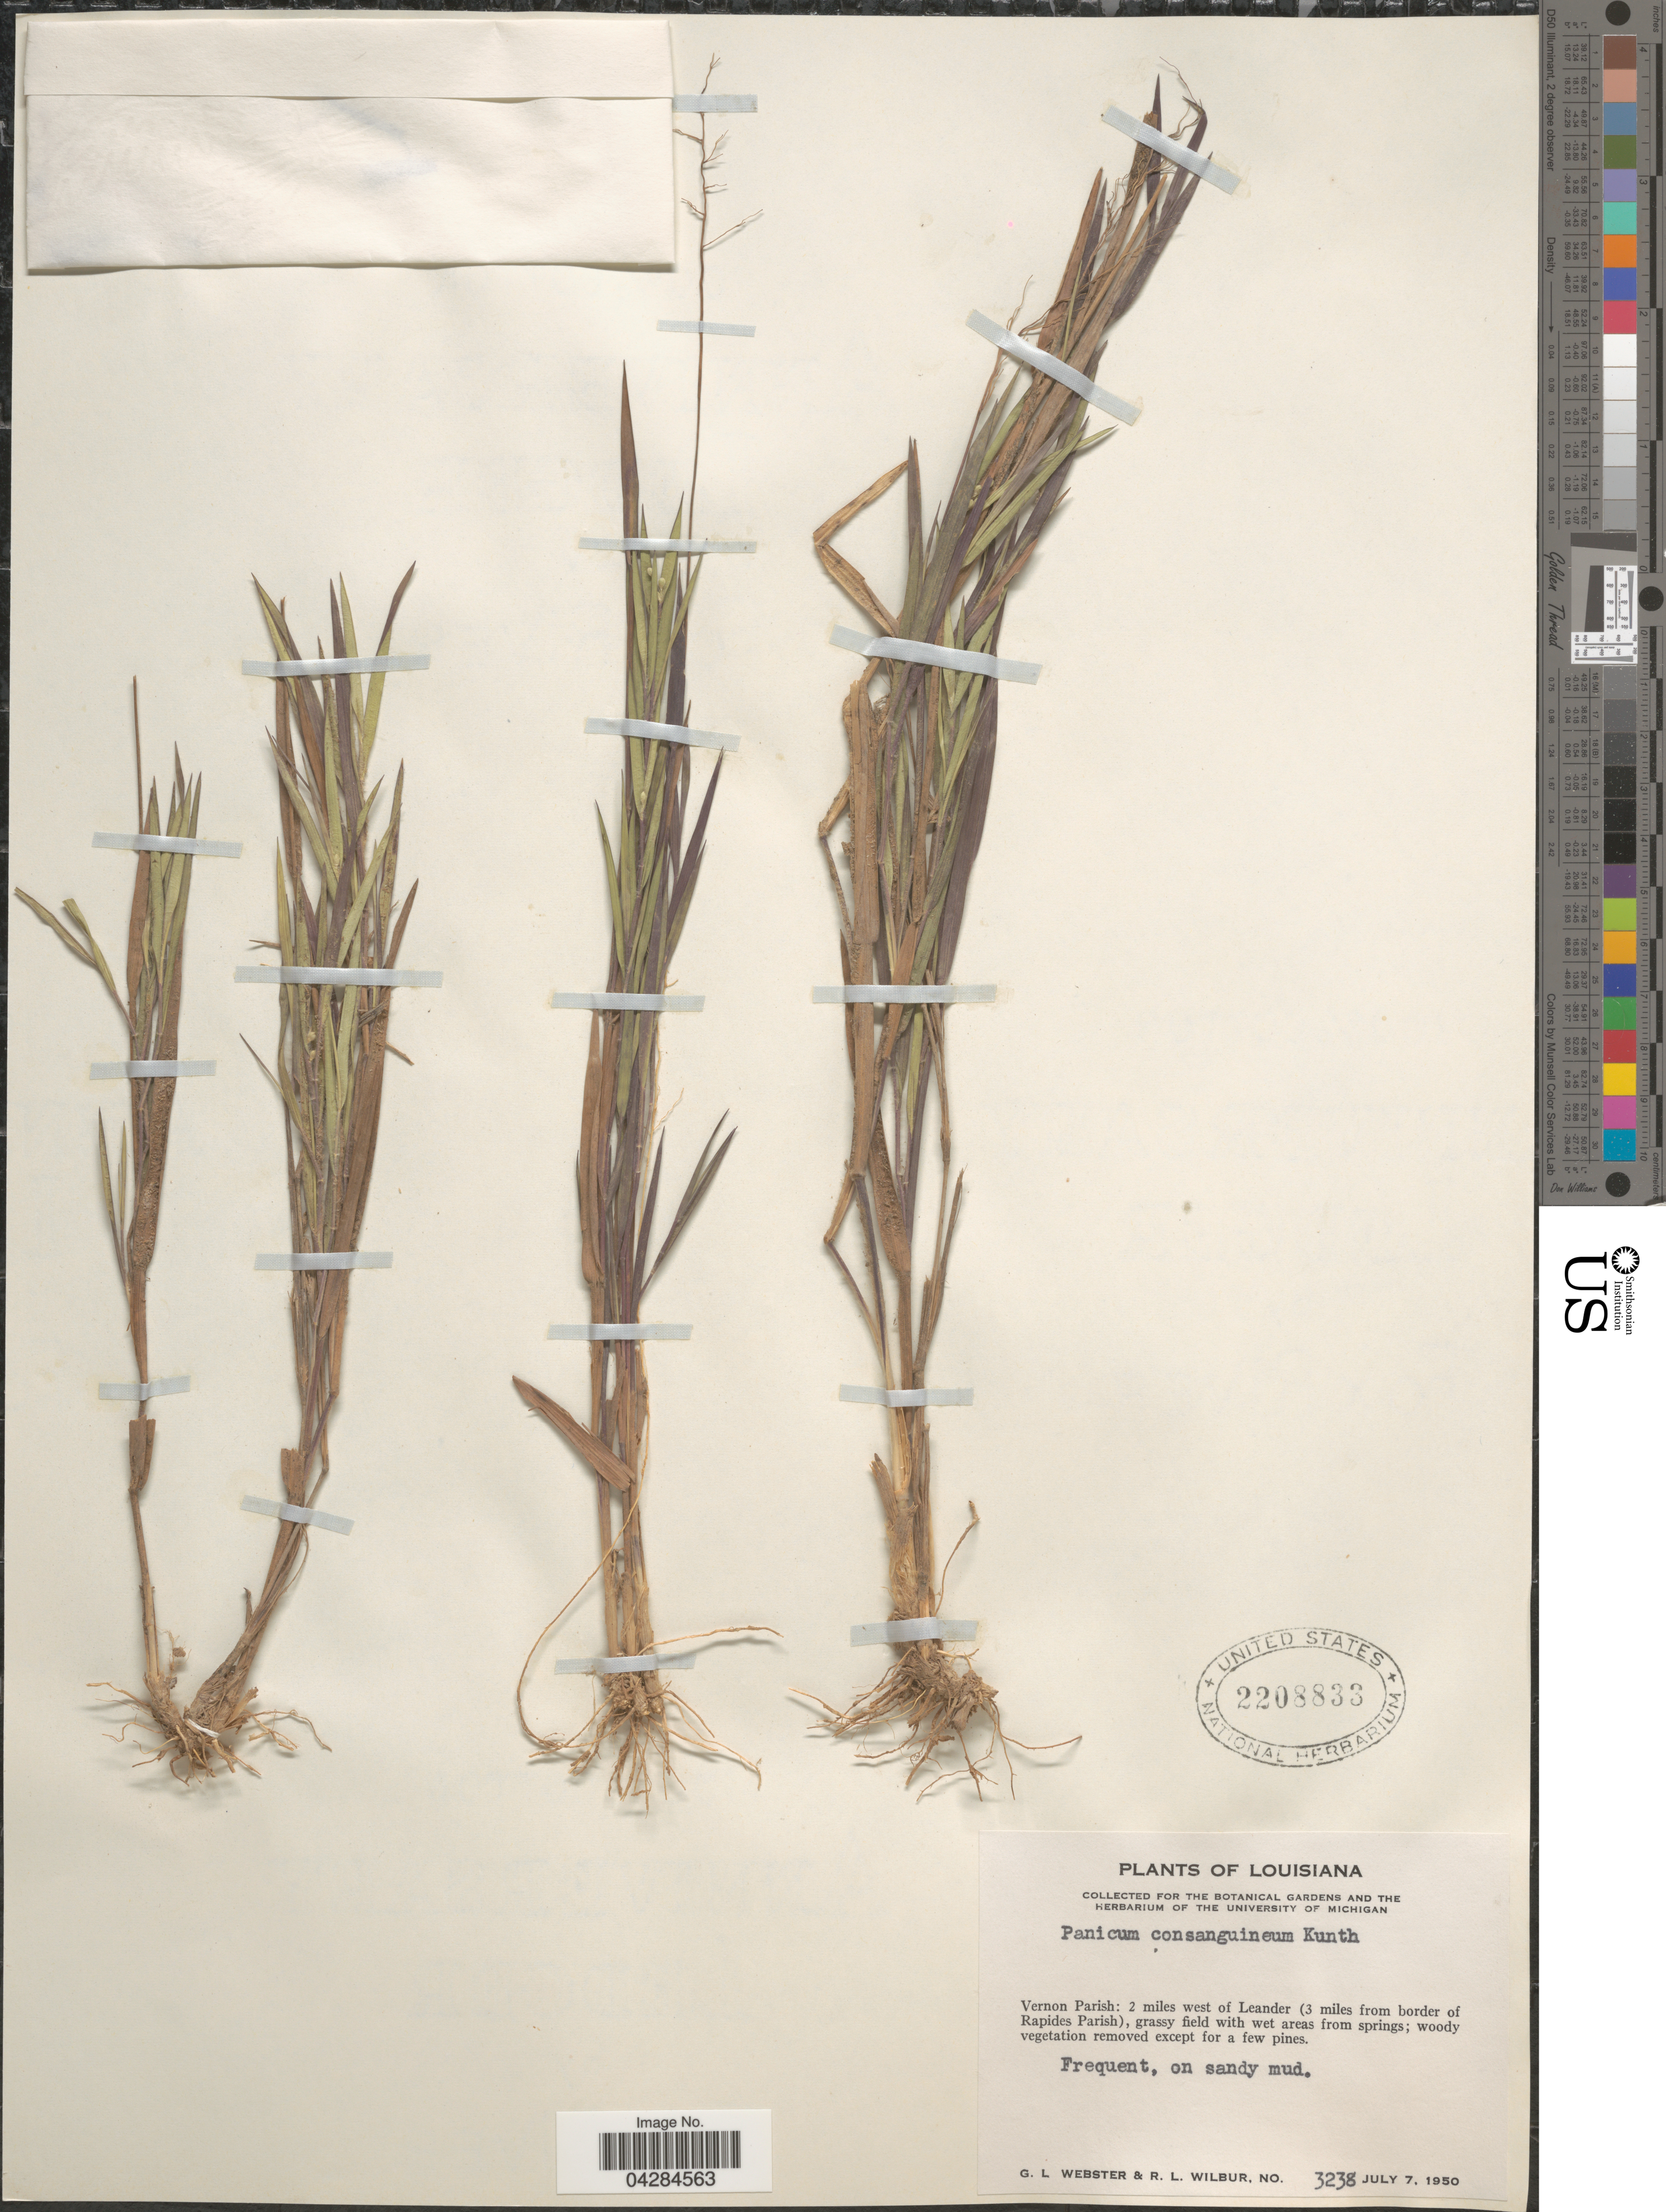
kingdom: Plantae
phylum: Tracheophyta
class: Liliopsida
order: Poales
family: Poaceae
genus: Dichanthelium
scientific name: Dichanthelium ovale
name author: (Elliott) Gould & C.A. Clark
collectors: G. L. Webster & R. L. Wilbur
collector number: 3238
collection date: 1950-07-07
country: United States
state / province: Louisiana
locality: Vernon Parish: 2 miles west of Leander (3 miles from border of Rapides Parish).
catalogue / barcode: US 2208833